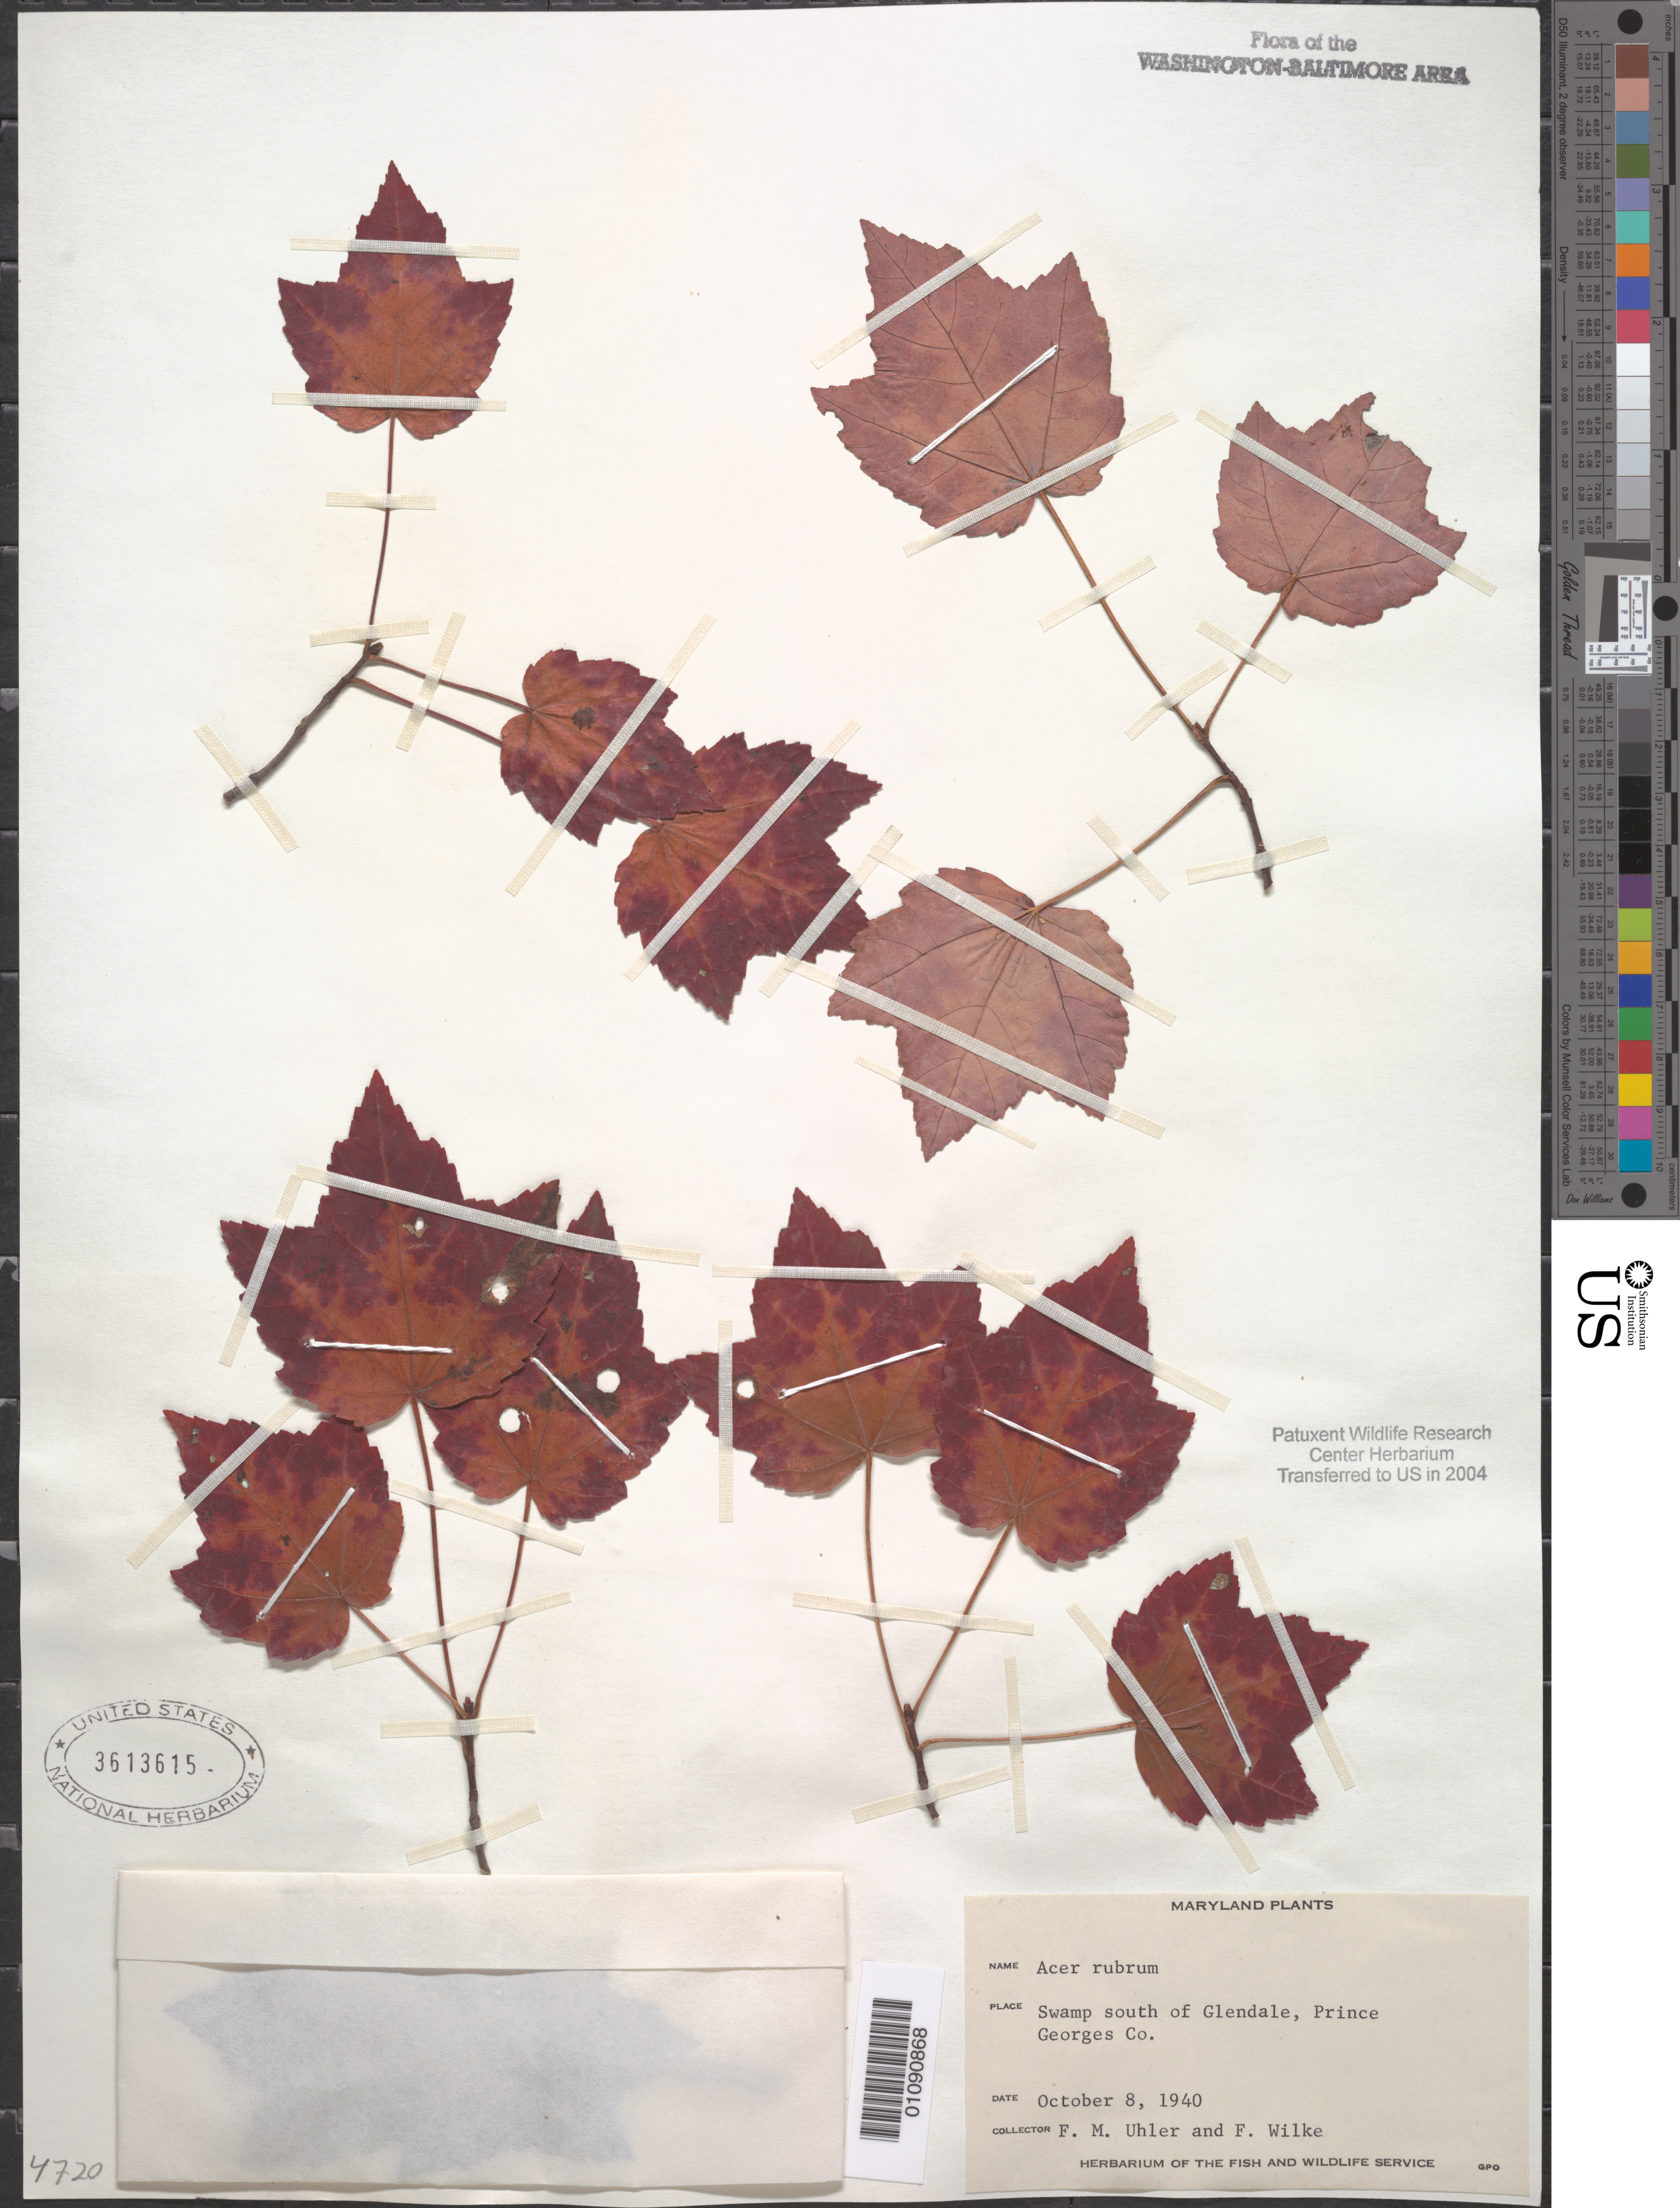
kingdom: Plantae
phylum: Tracheophyta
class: Magnoliopsida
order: Sapindales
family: Sapindaceae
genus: Acer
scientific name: Acer rubrum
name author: L.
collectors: F. M. Uhler & F. Wilke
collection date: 1940-10-08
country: United States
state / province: Maryland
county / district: Prince George's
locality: S. of Glenndale.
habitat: Swamp.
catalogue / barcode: US 3613615